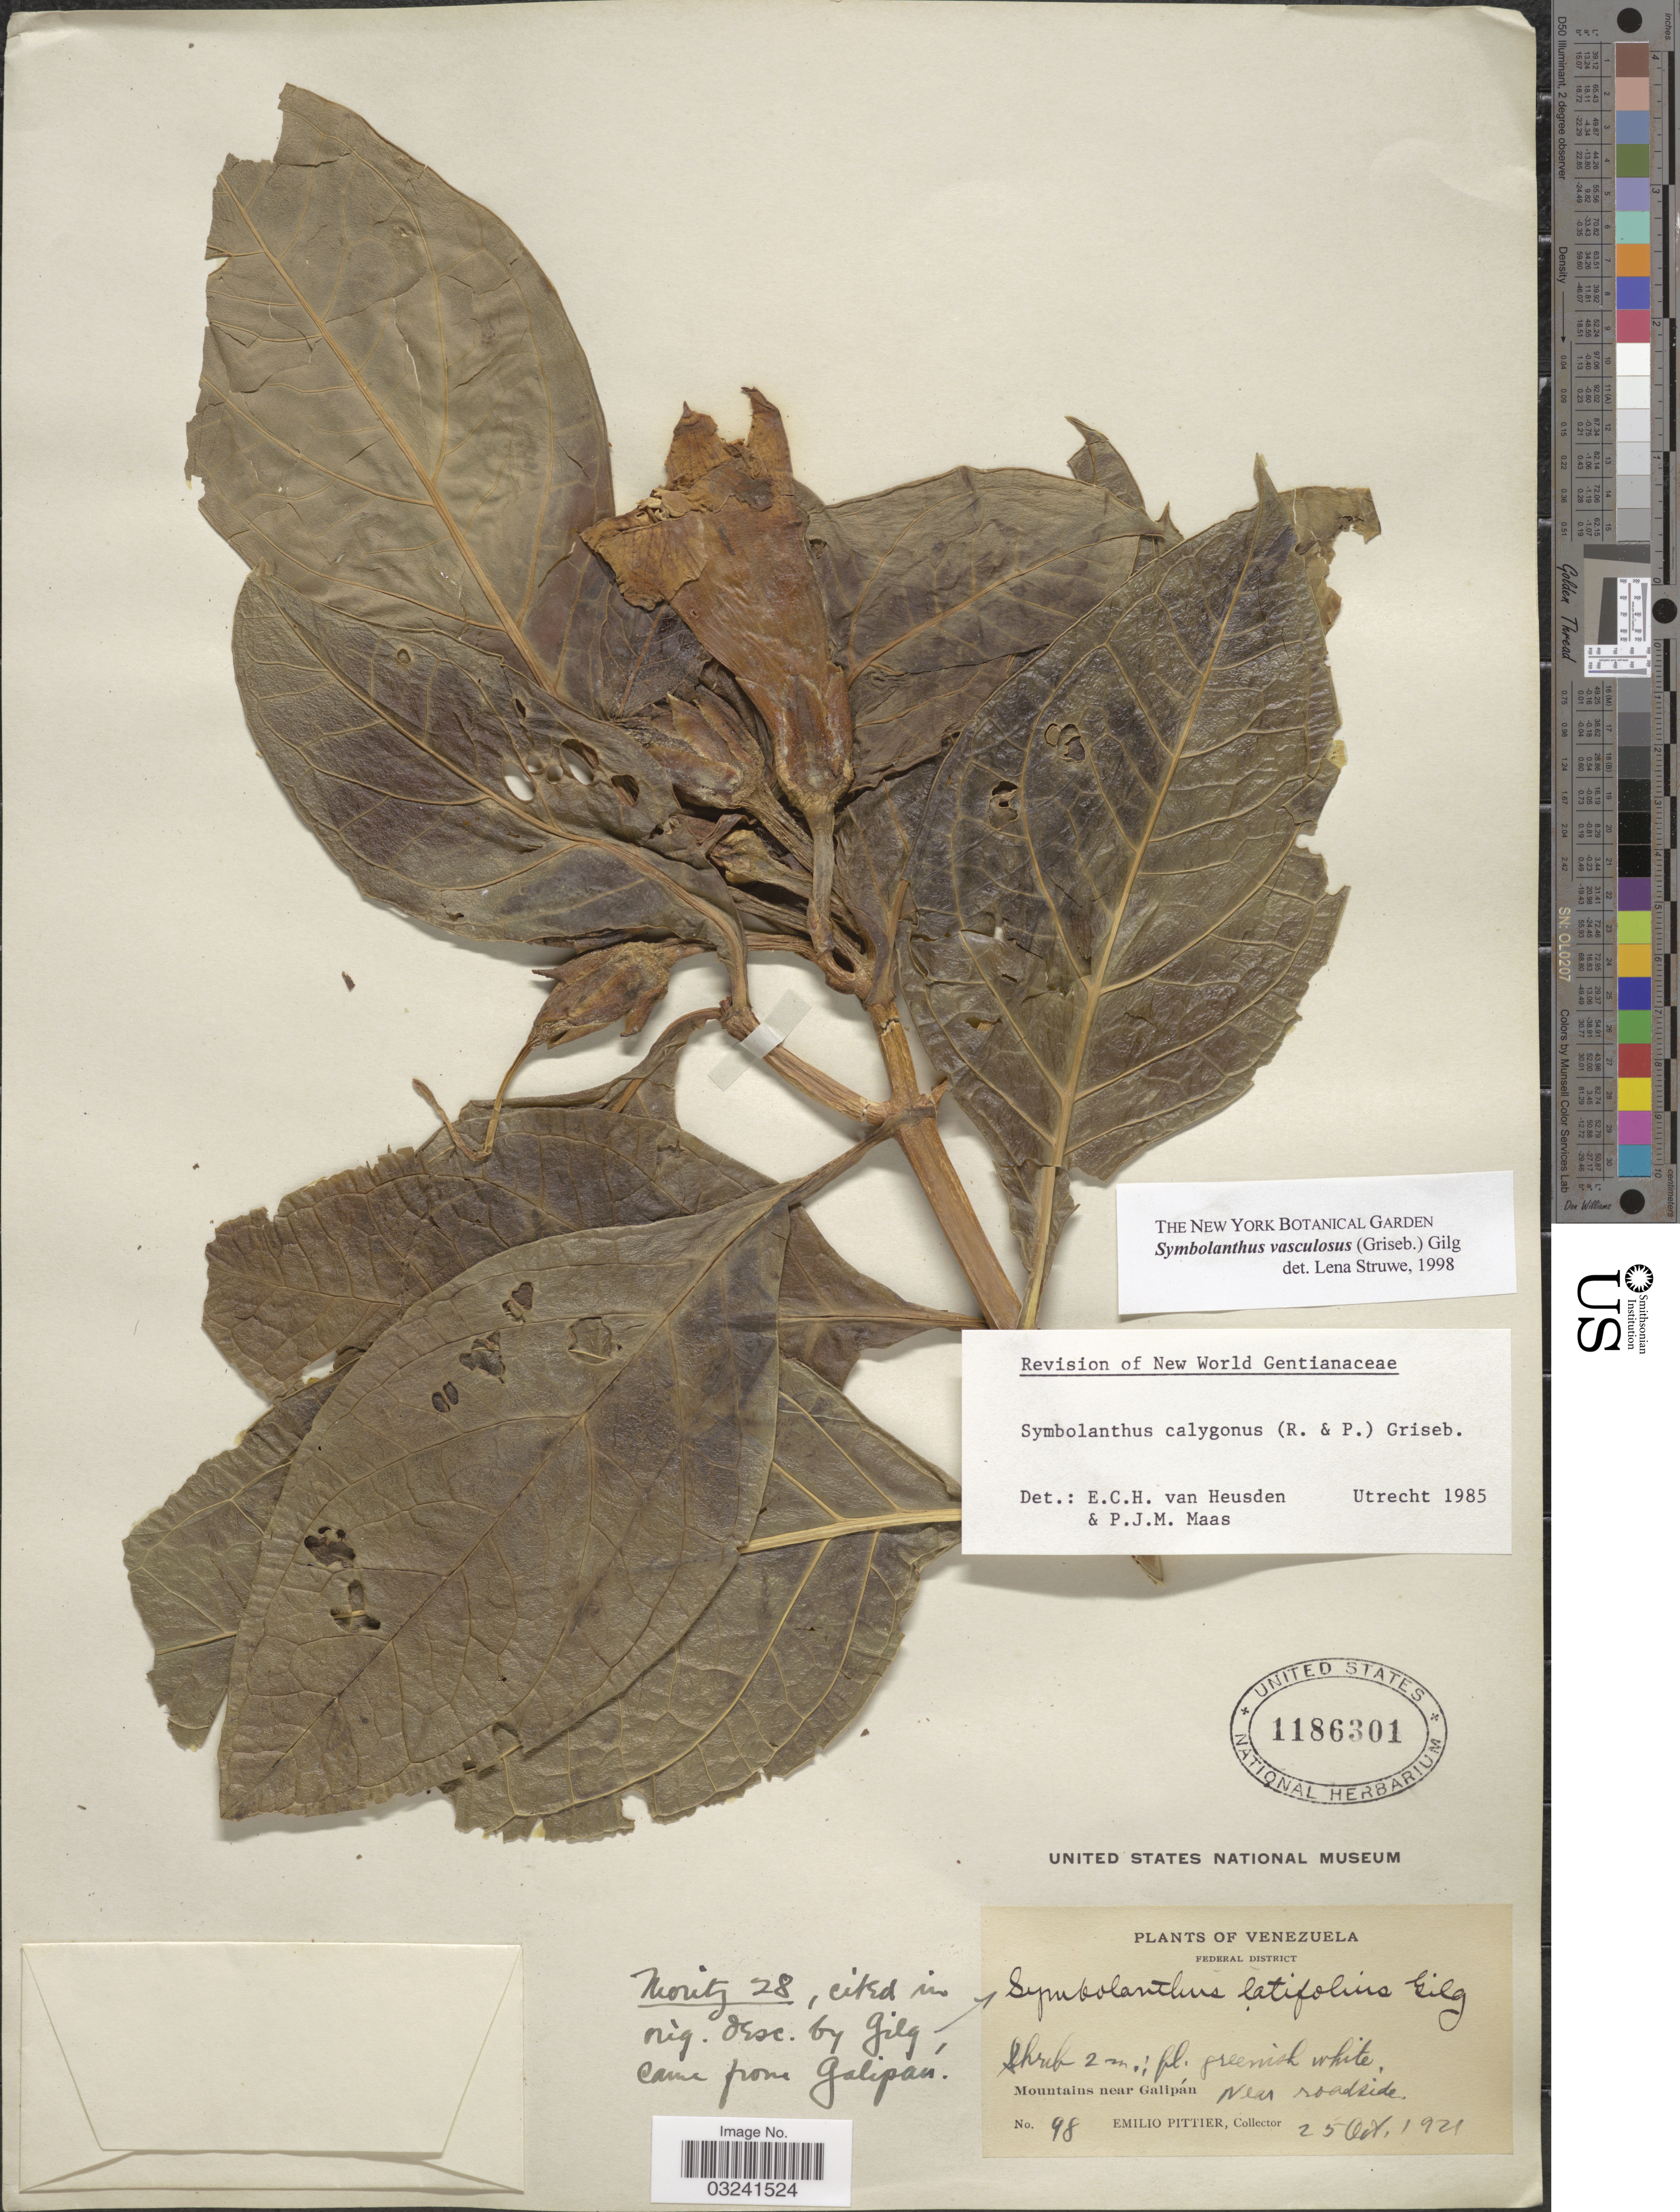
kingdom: Plantae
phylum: Tracheophyta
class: Magnoliopsida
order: Gentianales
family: Gentianaceae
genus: Symbolanthus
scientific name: Symbolanthus vasculosus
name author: (Griseb.) Gilg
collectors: E. Pittier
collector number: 98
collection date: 1921-10-25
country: Venezuela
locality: Federal District, Mountains near Galipán, Near roadside.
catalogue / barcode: US 1186301